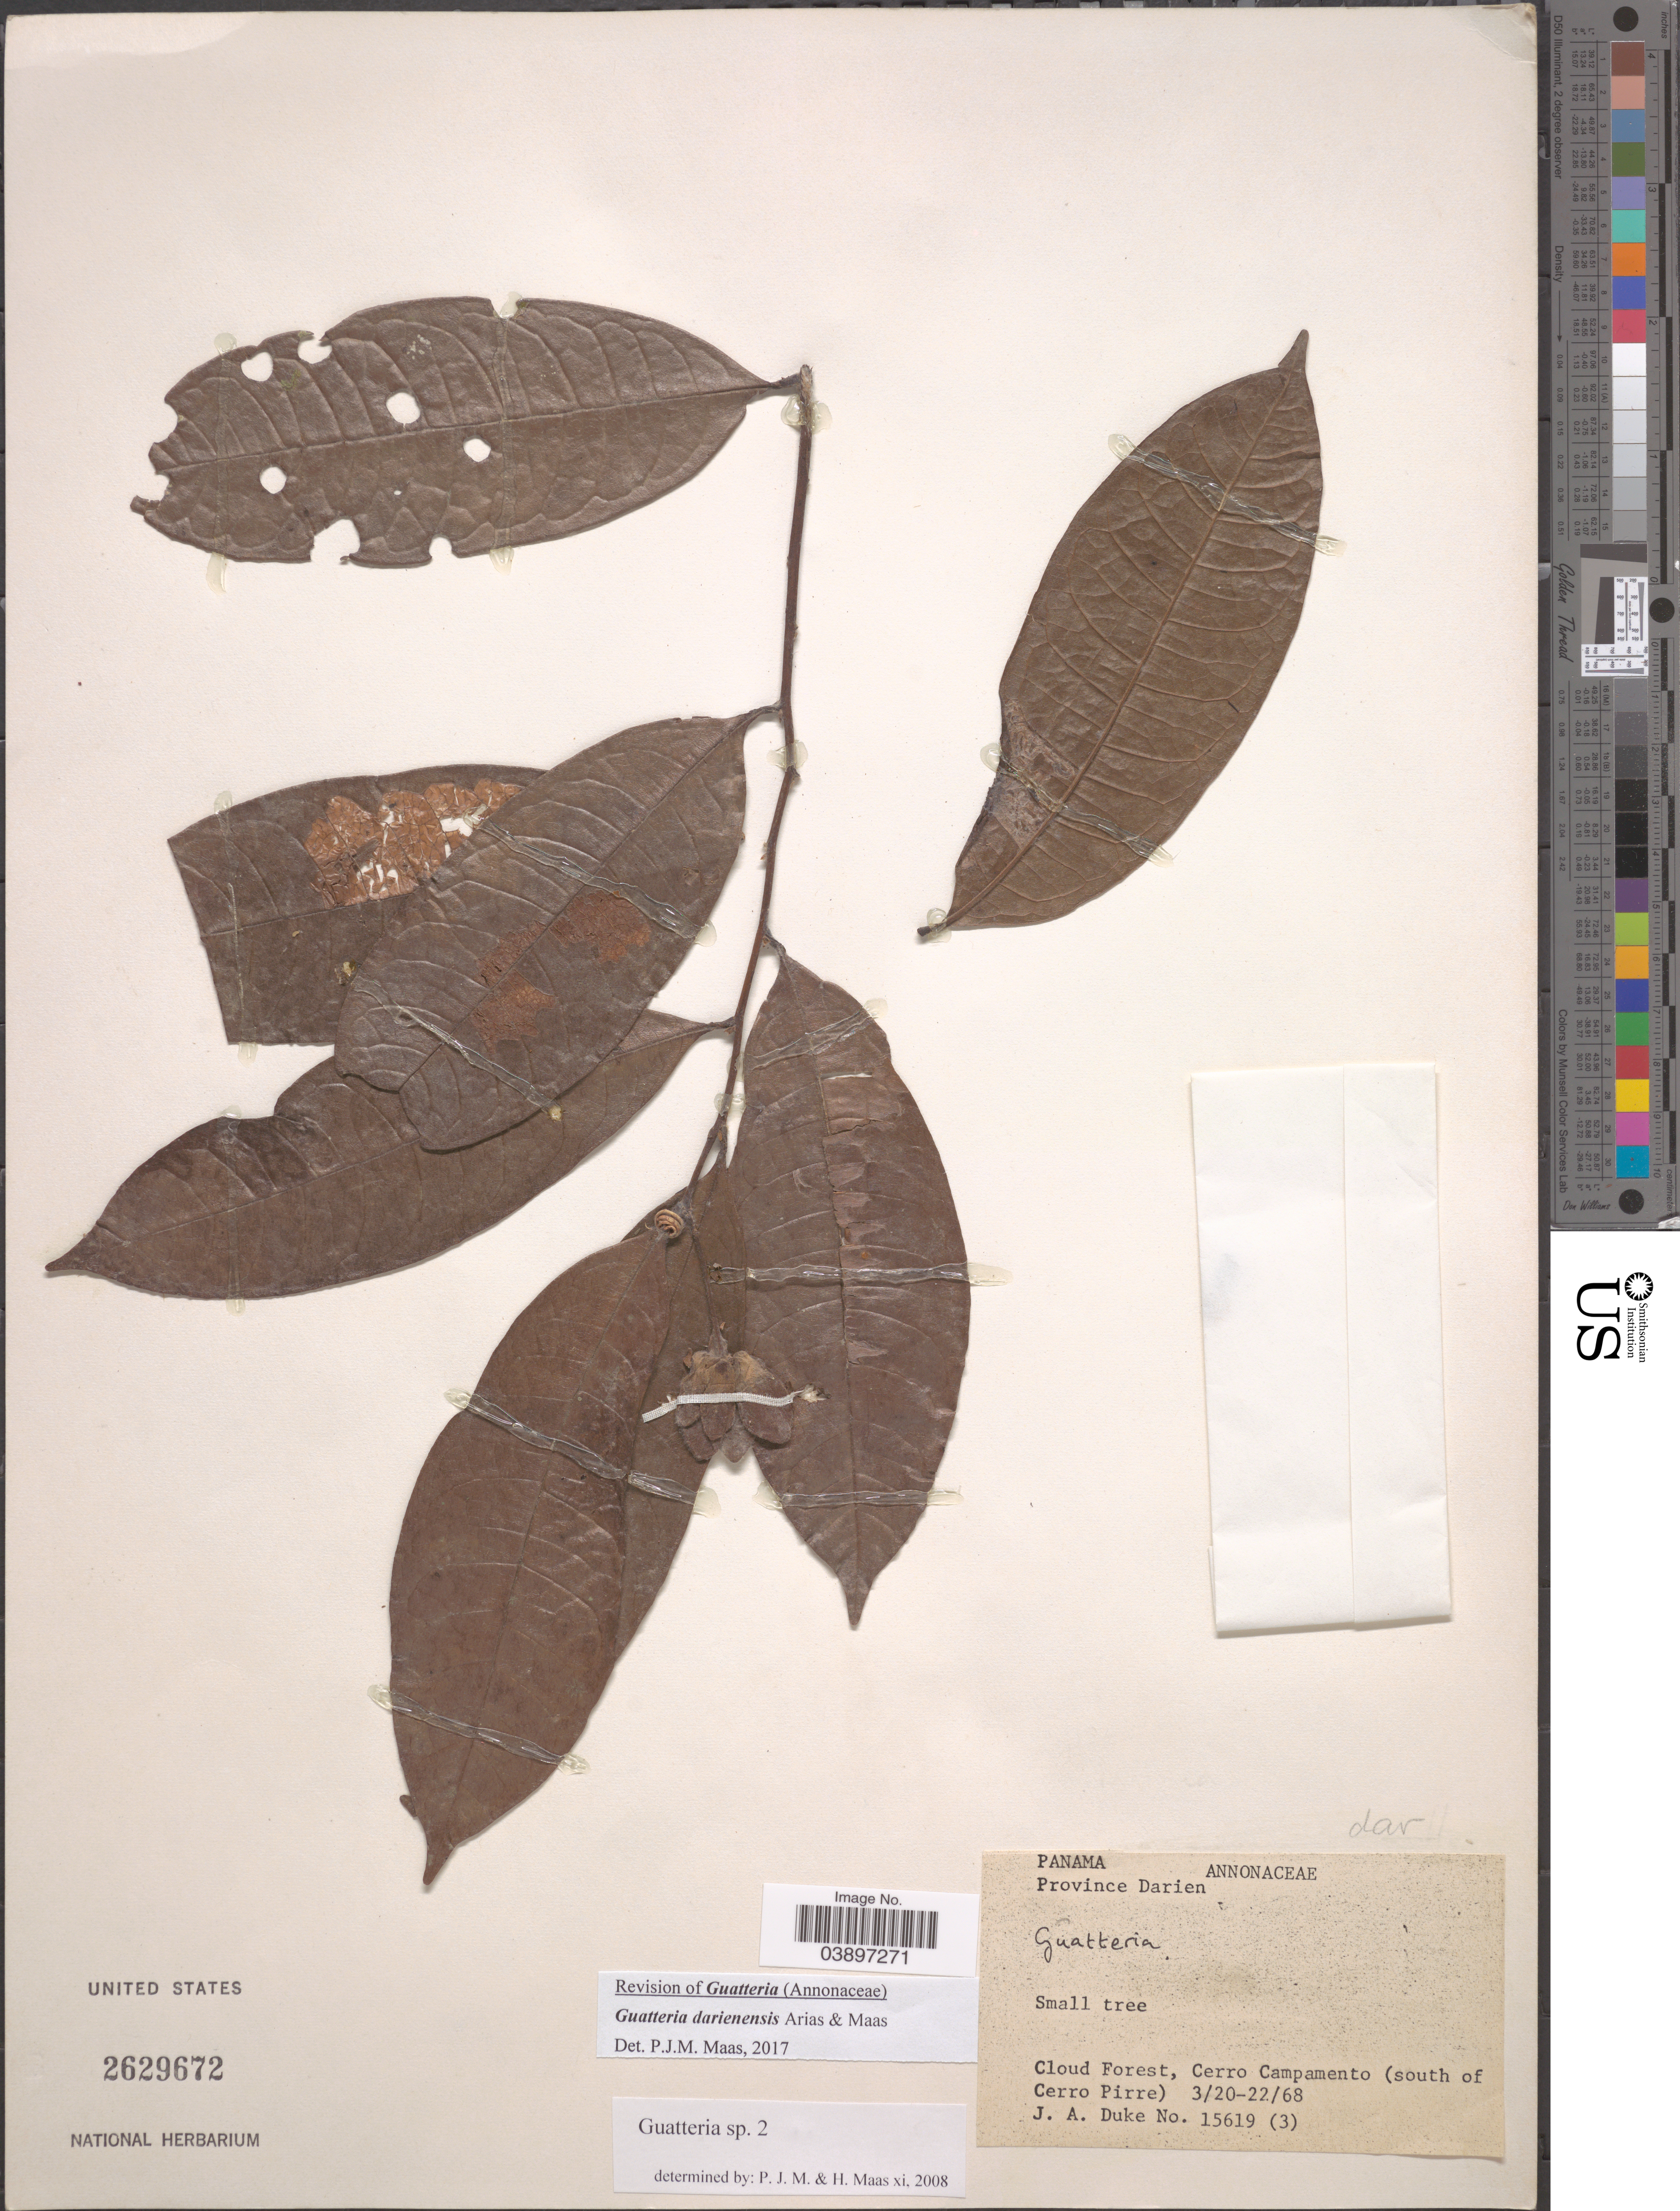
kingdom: Plantae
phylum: Tracheophyta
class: Magnoliopsida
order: Magnoliales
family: Annonaceae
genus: Guatteria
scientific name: Guatteria darienensis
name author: S. Arias & Maas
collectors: J. A. Duke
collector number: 15619(3)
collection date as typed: Transcribed d/m/y: 20/3/68 to 22/3/68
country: Panama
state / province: Darien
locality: Cloud Forest, Cerro Campamento (south of Cerro Pirre).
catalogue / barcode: US 2629672